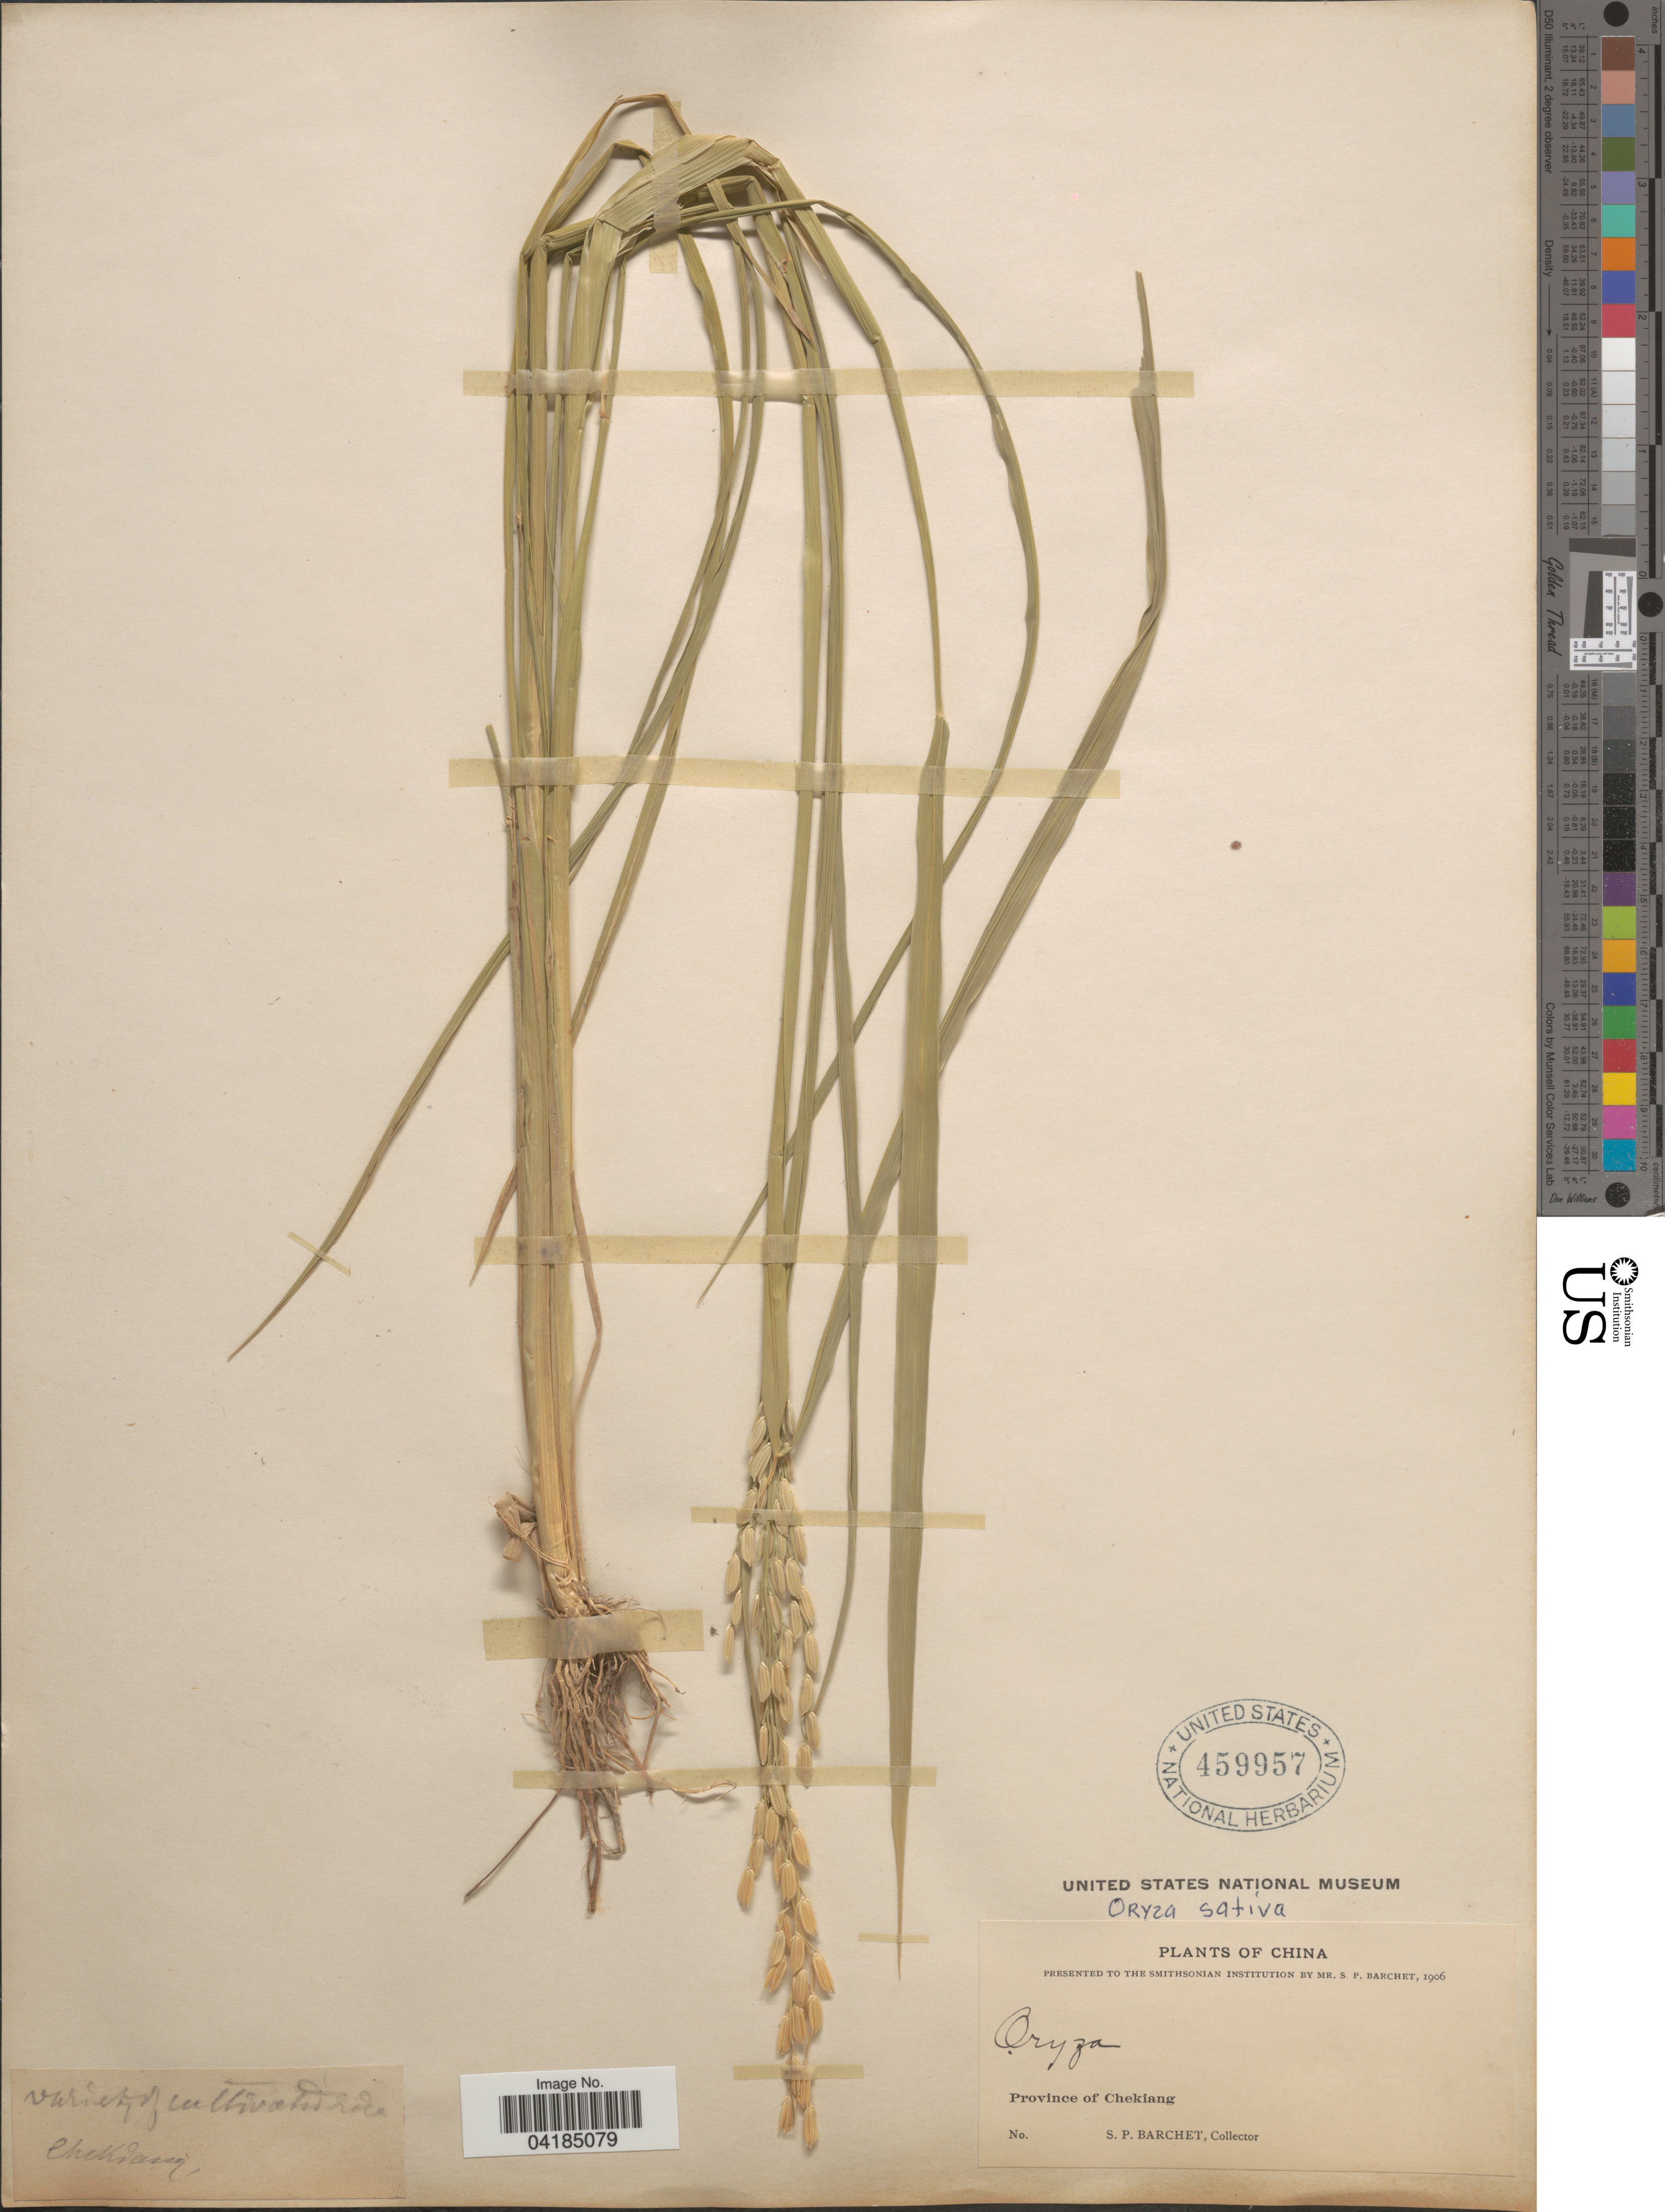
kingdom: Plantae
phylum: Tracheophyta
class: Liliopsida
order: Poales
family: Poaceae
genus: Oryza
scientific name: Oryza sativa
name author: L.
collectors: S. P. Barchet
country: China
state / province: Zhejiang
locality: Province of Chekiang.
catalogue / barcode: US 459957